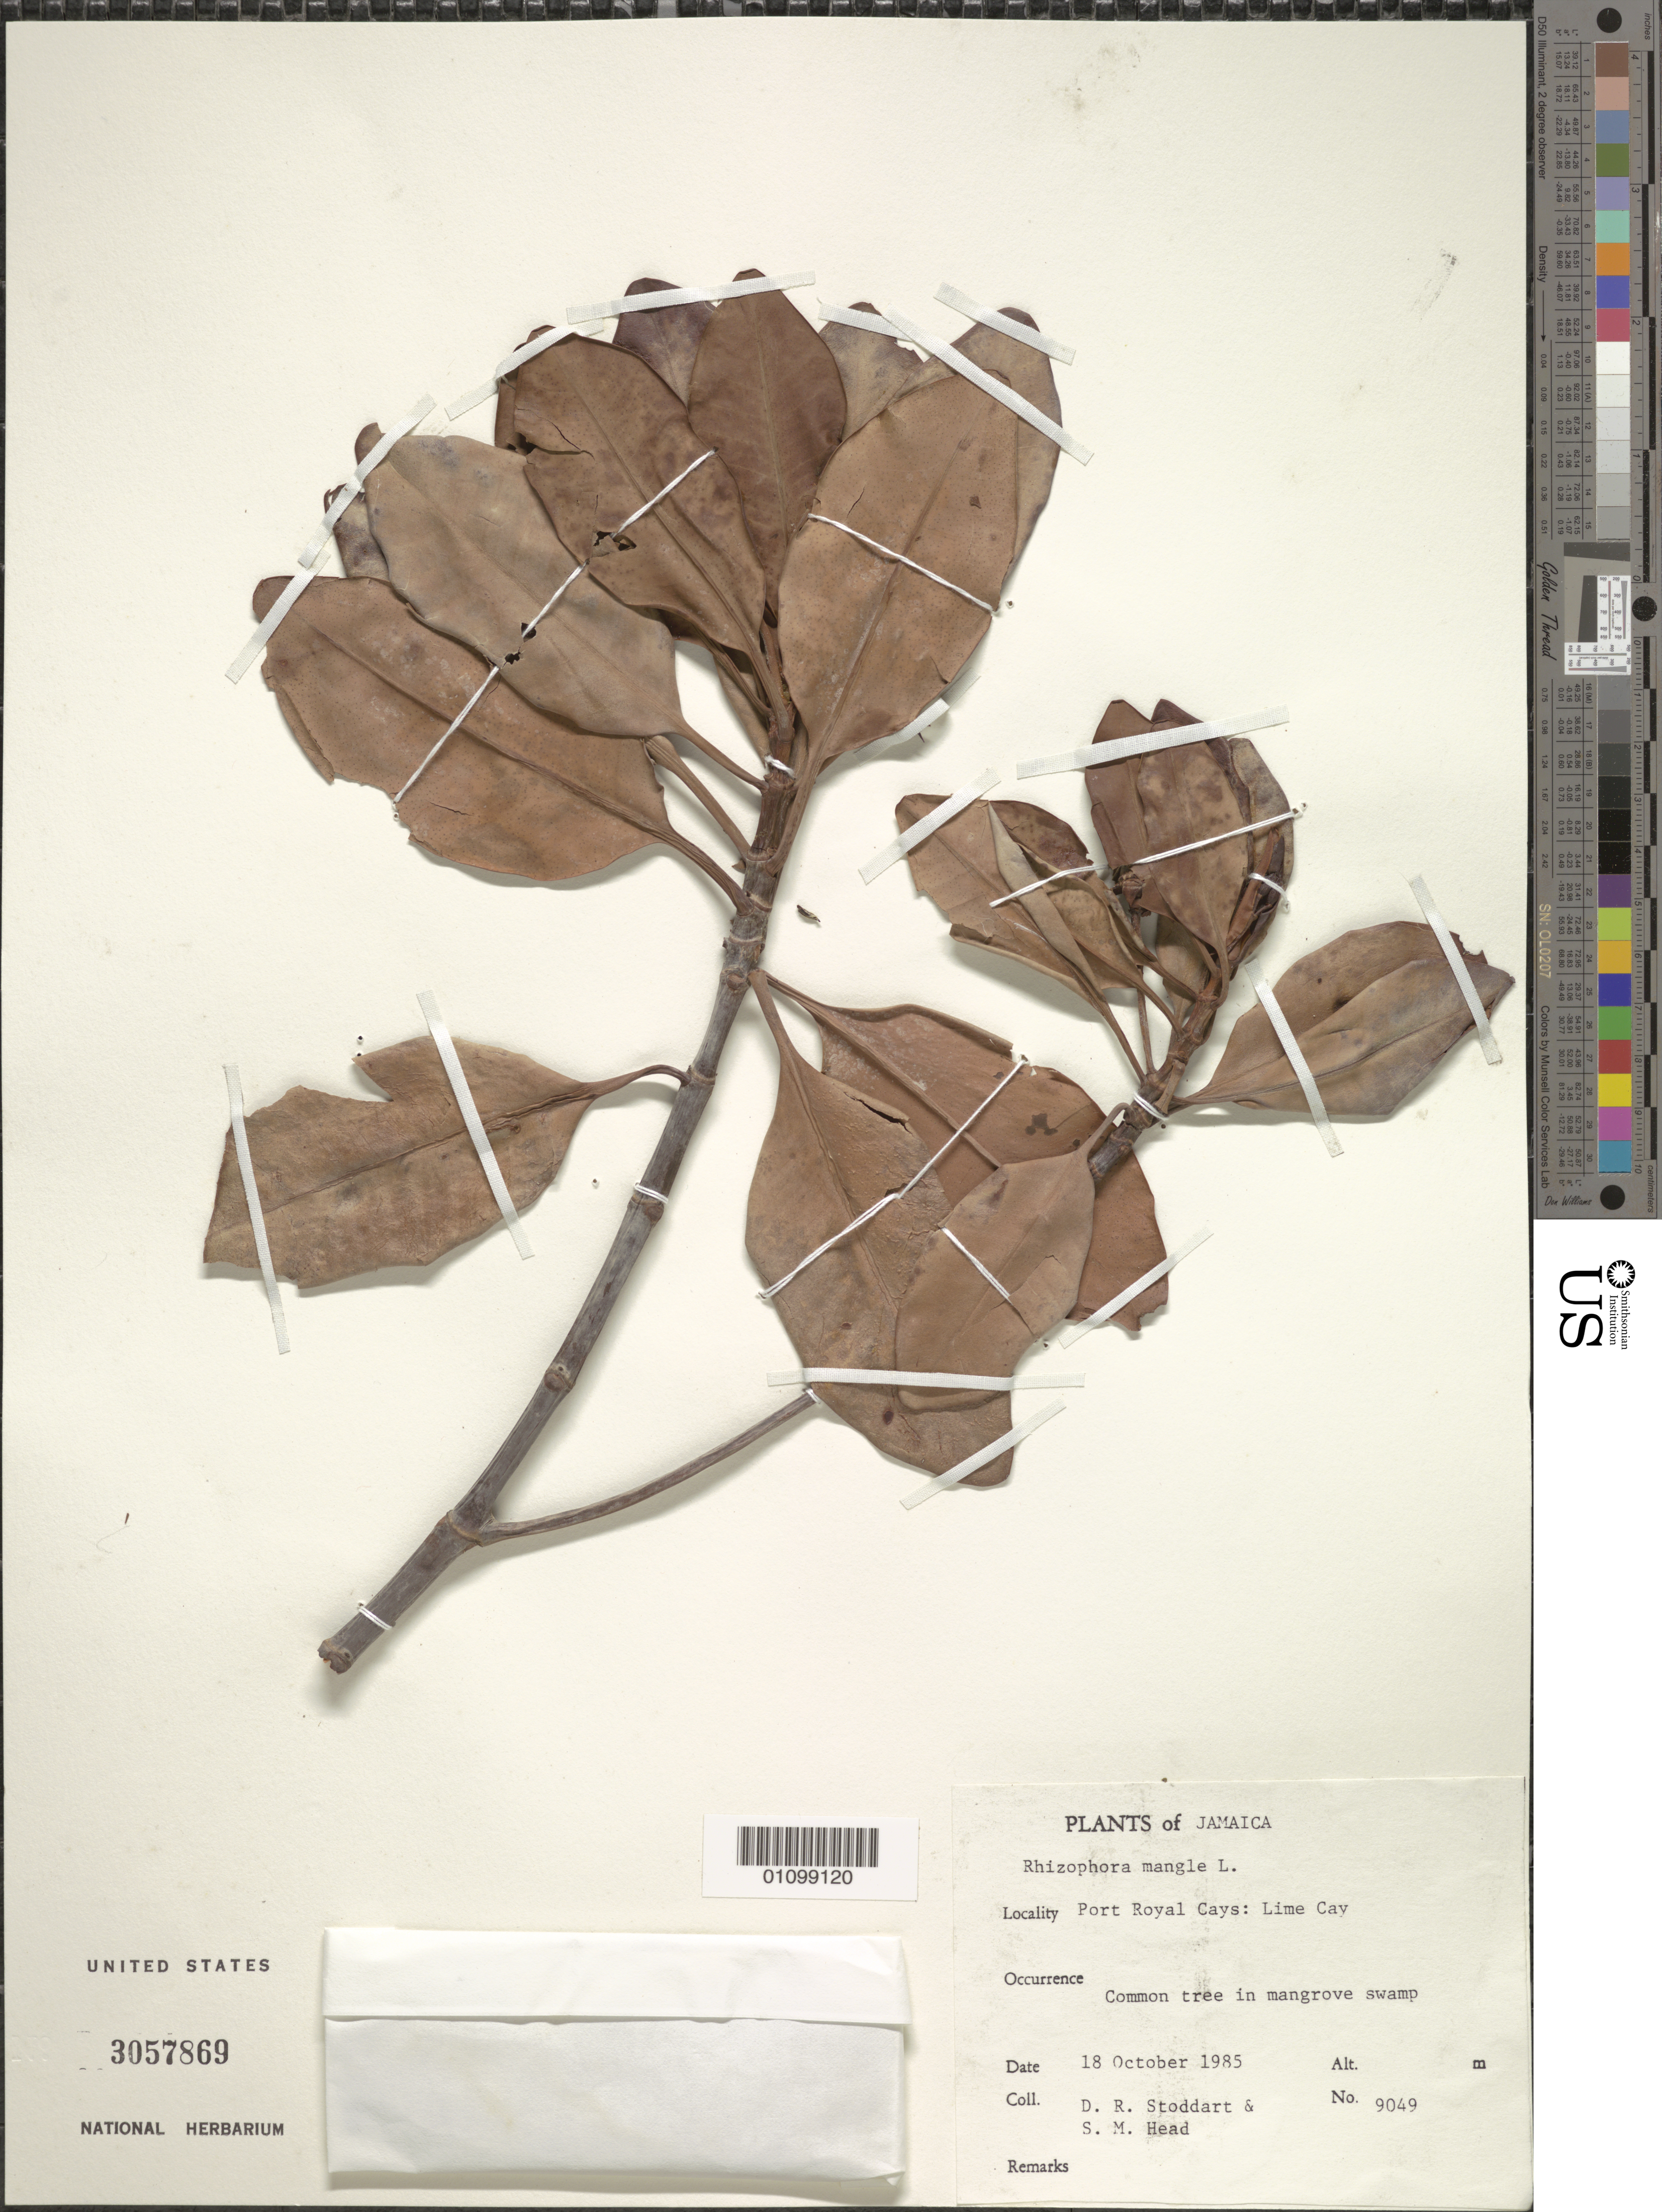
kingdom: Plantae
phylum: Tracheophyta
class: Magnoliopsida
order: Malpighiales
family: Rhizophoraceae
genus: Rhizophora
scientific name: Rhizophora mangle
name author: L.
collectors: D. R. Stoddart & S. Head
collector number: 9049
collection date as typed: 18 Oct 1985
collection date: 1985-10-18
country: Jamaica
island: Jamaica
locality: Port Royal Cays: Lime Cay.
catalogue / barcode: US 3057869